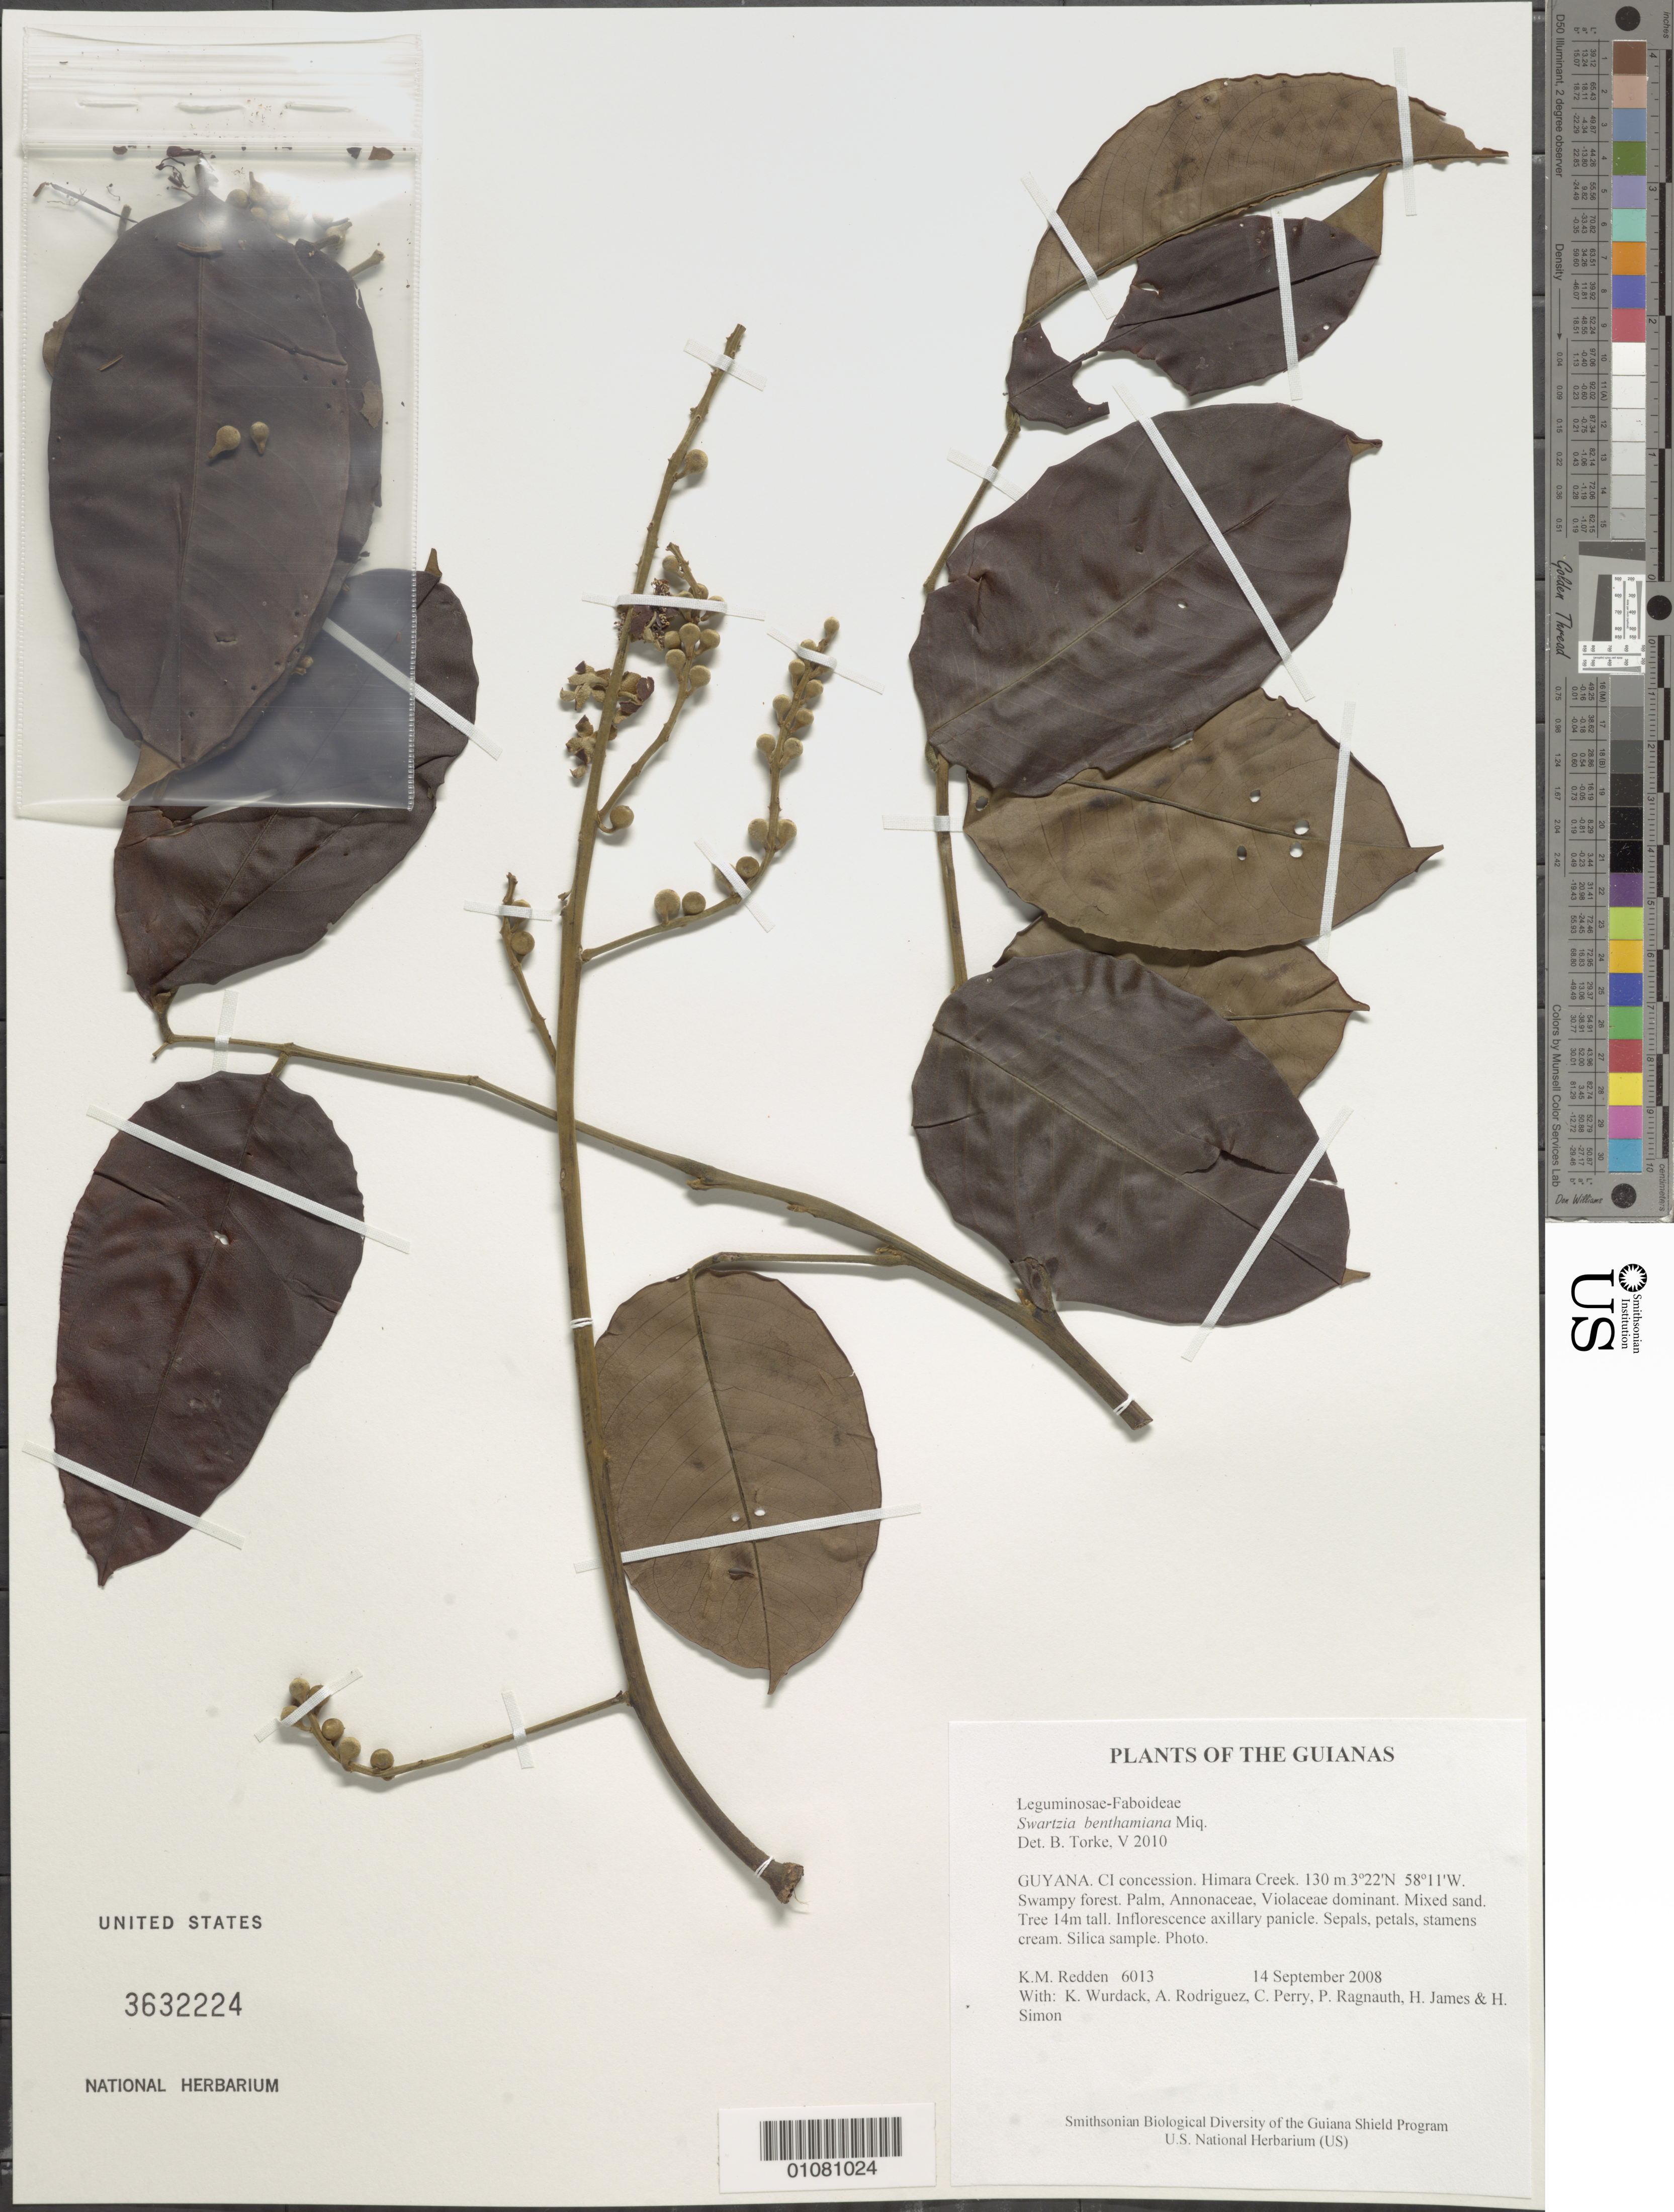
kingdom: Plantae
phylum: Tracheophyta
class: Magnoliopsida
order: Fabales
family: Fabaceae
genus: Swartzia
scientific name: Swartzia benthamiana var. benthamiana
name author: Miq.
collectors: K. M. Redden, K. Wurdack, A. Rodriguez, C. Perry, P. Ragnauth, H. James & H. Simon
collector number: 6013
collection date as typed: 14 September 2008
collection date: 2008-09-14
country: Guyana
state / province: U. Takutu-U. Essequibo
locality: CI concession. Himara Creek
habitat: Swampy forest. Palm, Annonaceae, Violaceae dominant. Mixed sand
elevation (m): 130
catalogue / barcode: US 3632224